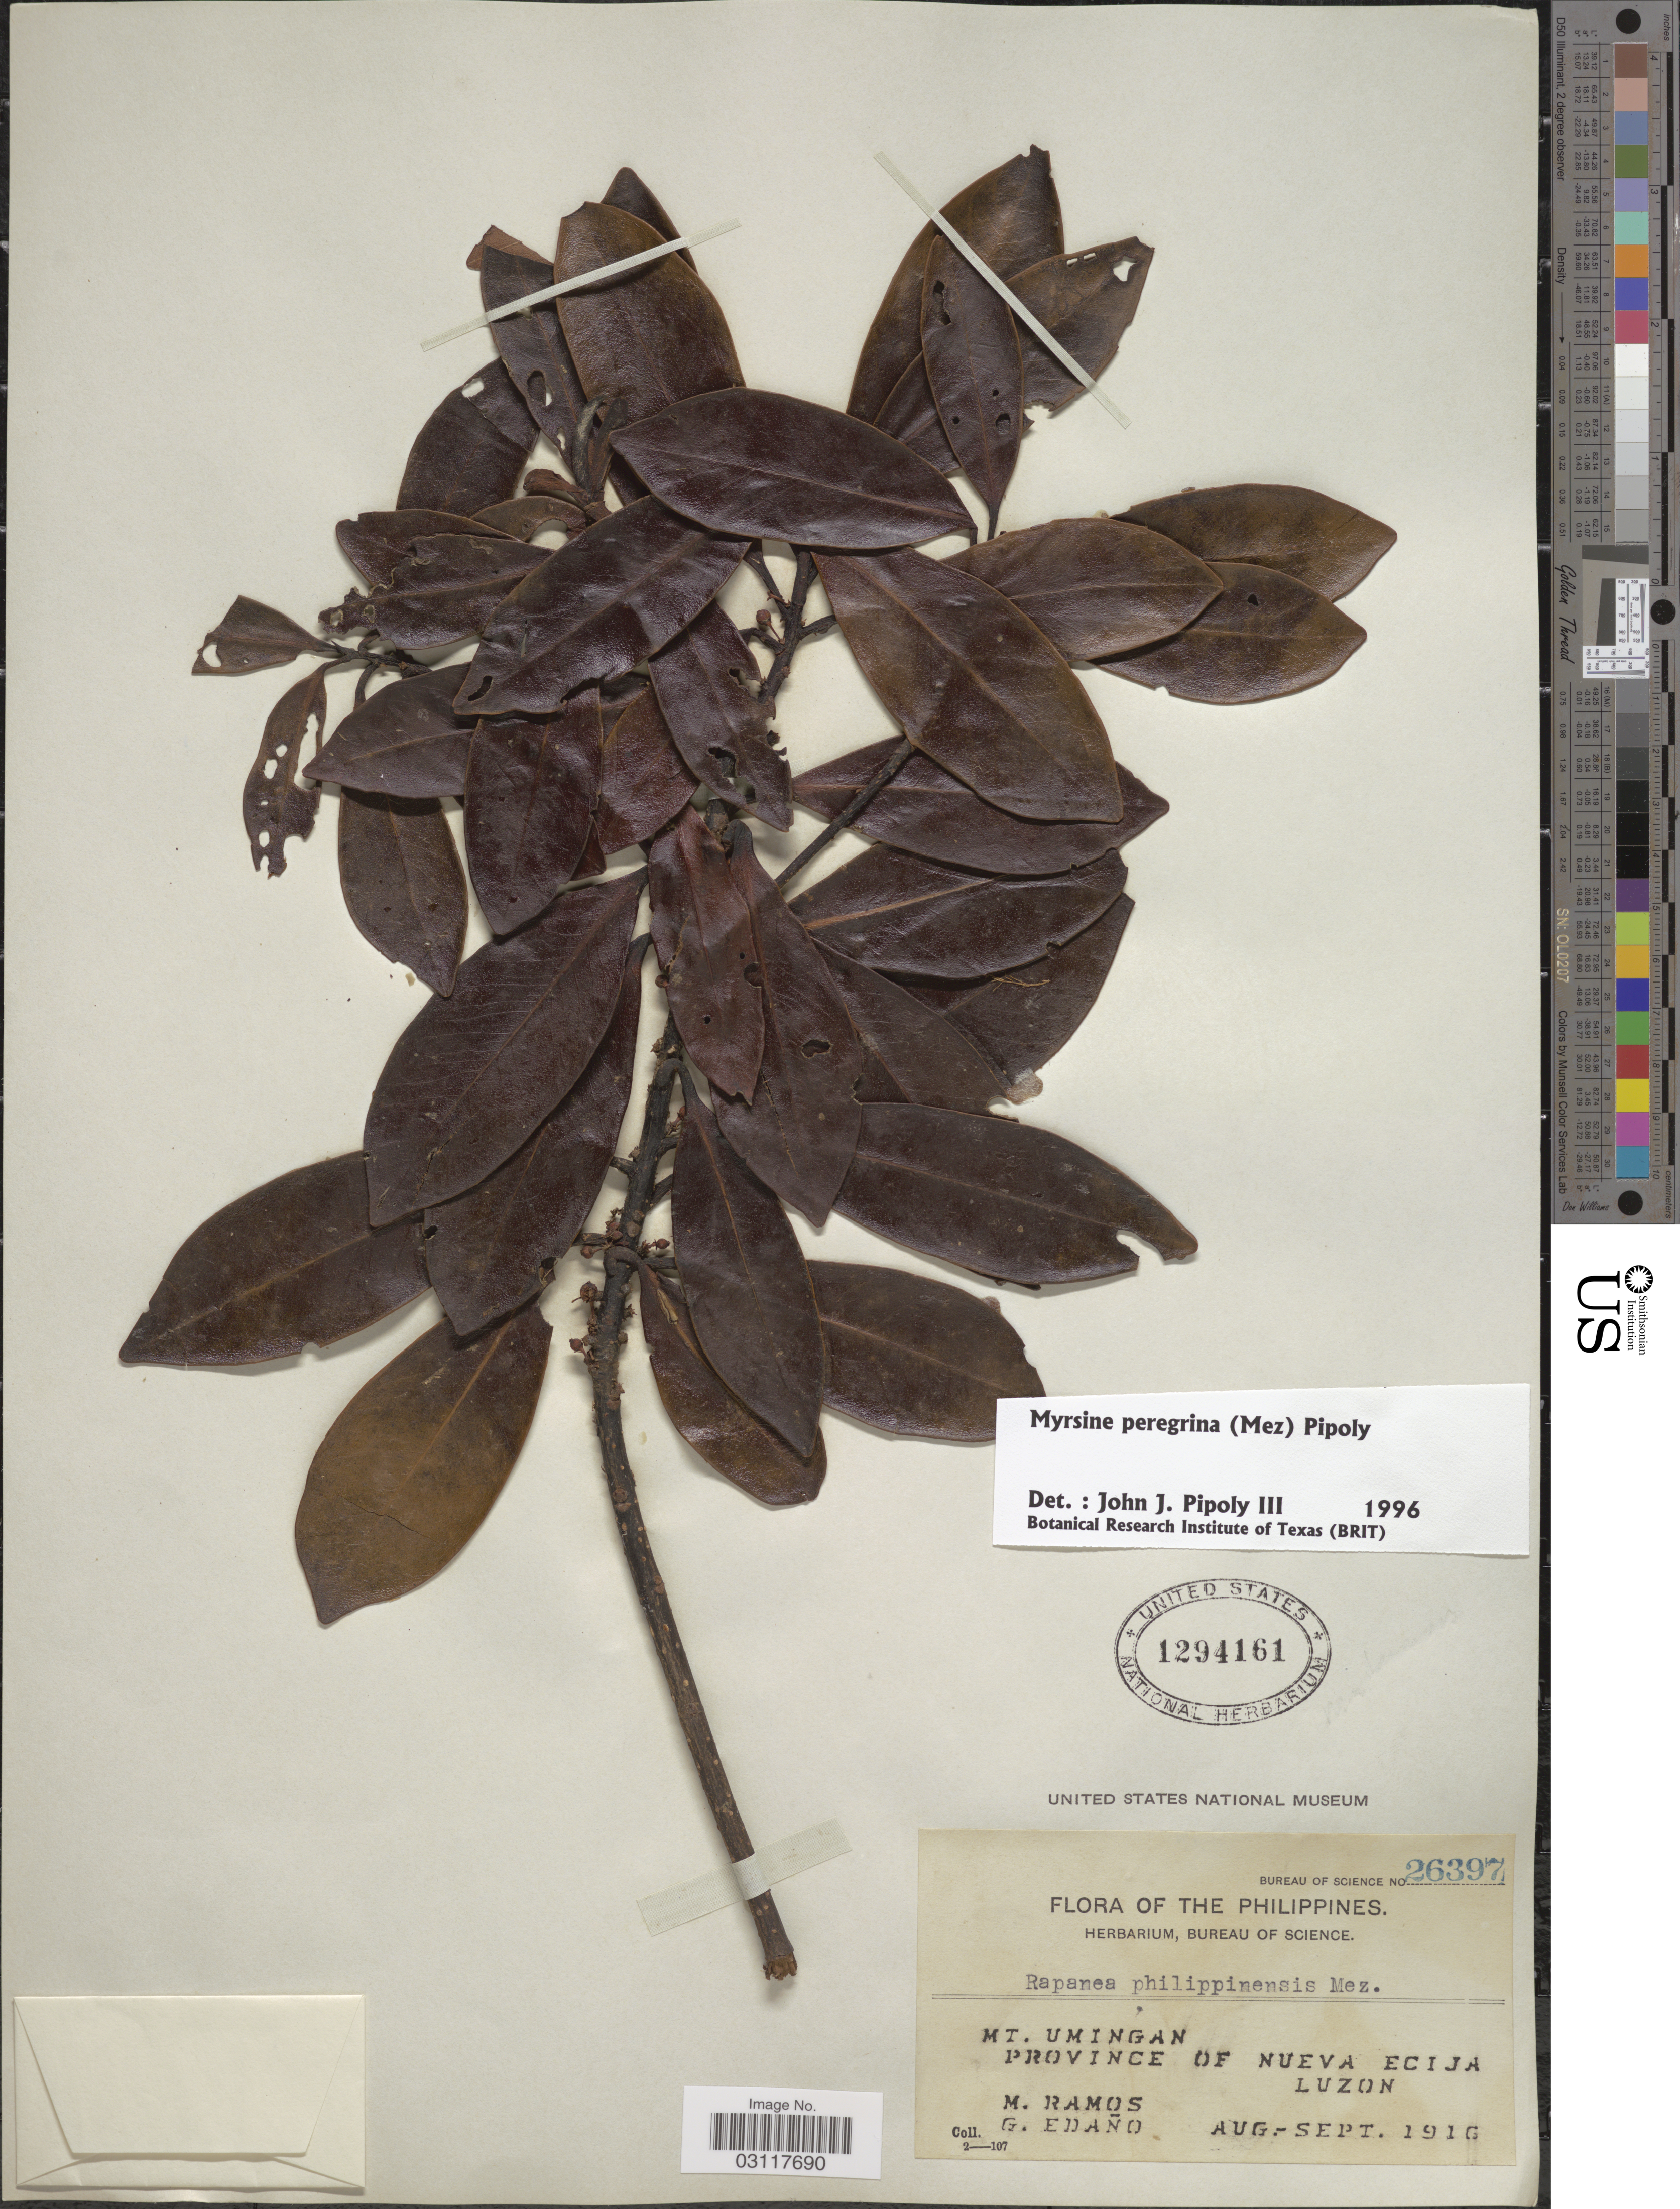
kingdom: Plantae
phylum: Tracheophyta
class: Magnoliopsida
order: Ericales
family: Primulaceae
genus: Myrsine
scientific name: Myrsine peregrina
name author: (Mez) Pipoly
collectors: M. Ramos & G. Edaño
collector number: Bureau of Science 26397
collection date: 1916-08/1916-09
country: Philippines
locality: Mt. Umingan, Province of Nueva Ecija, Luzon.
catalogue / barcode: US 1294161